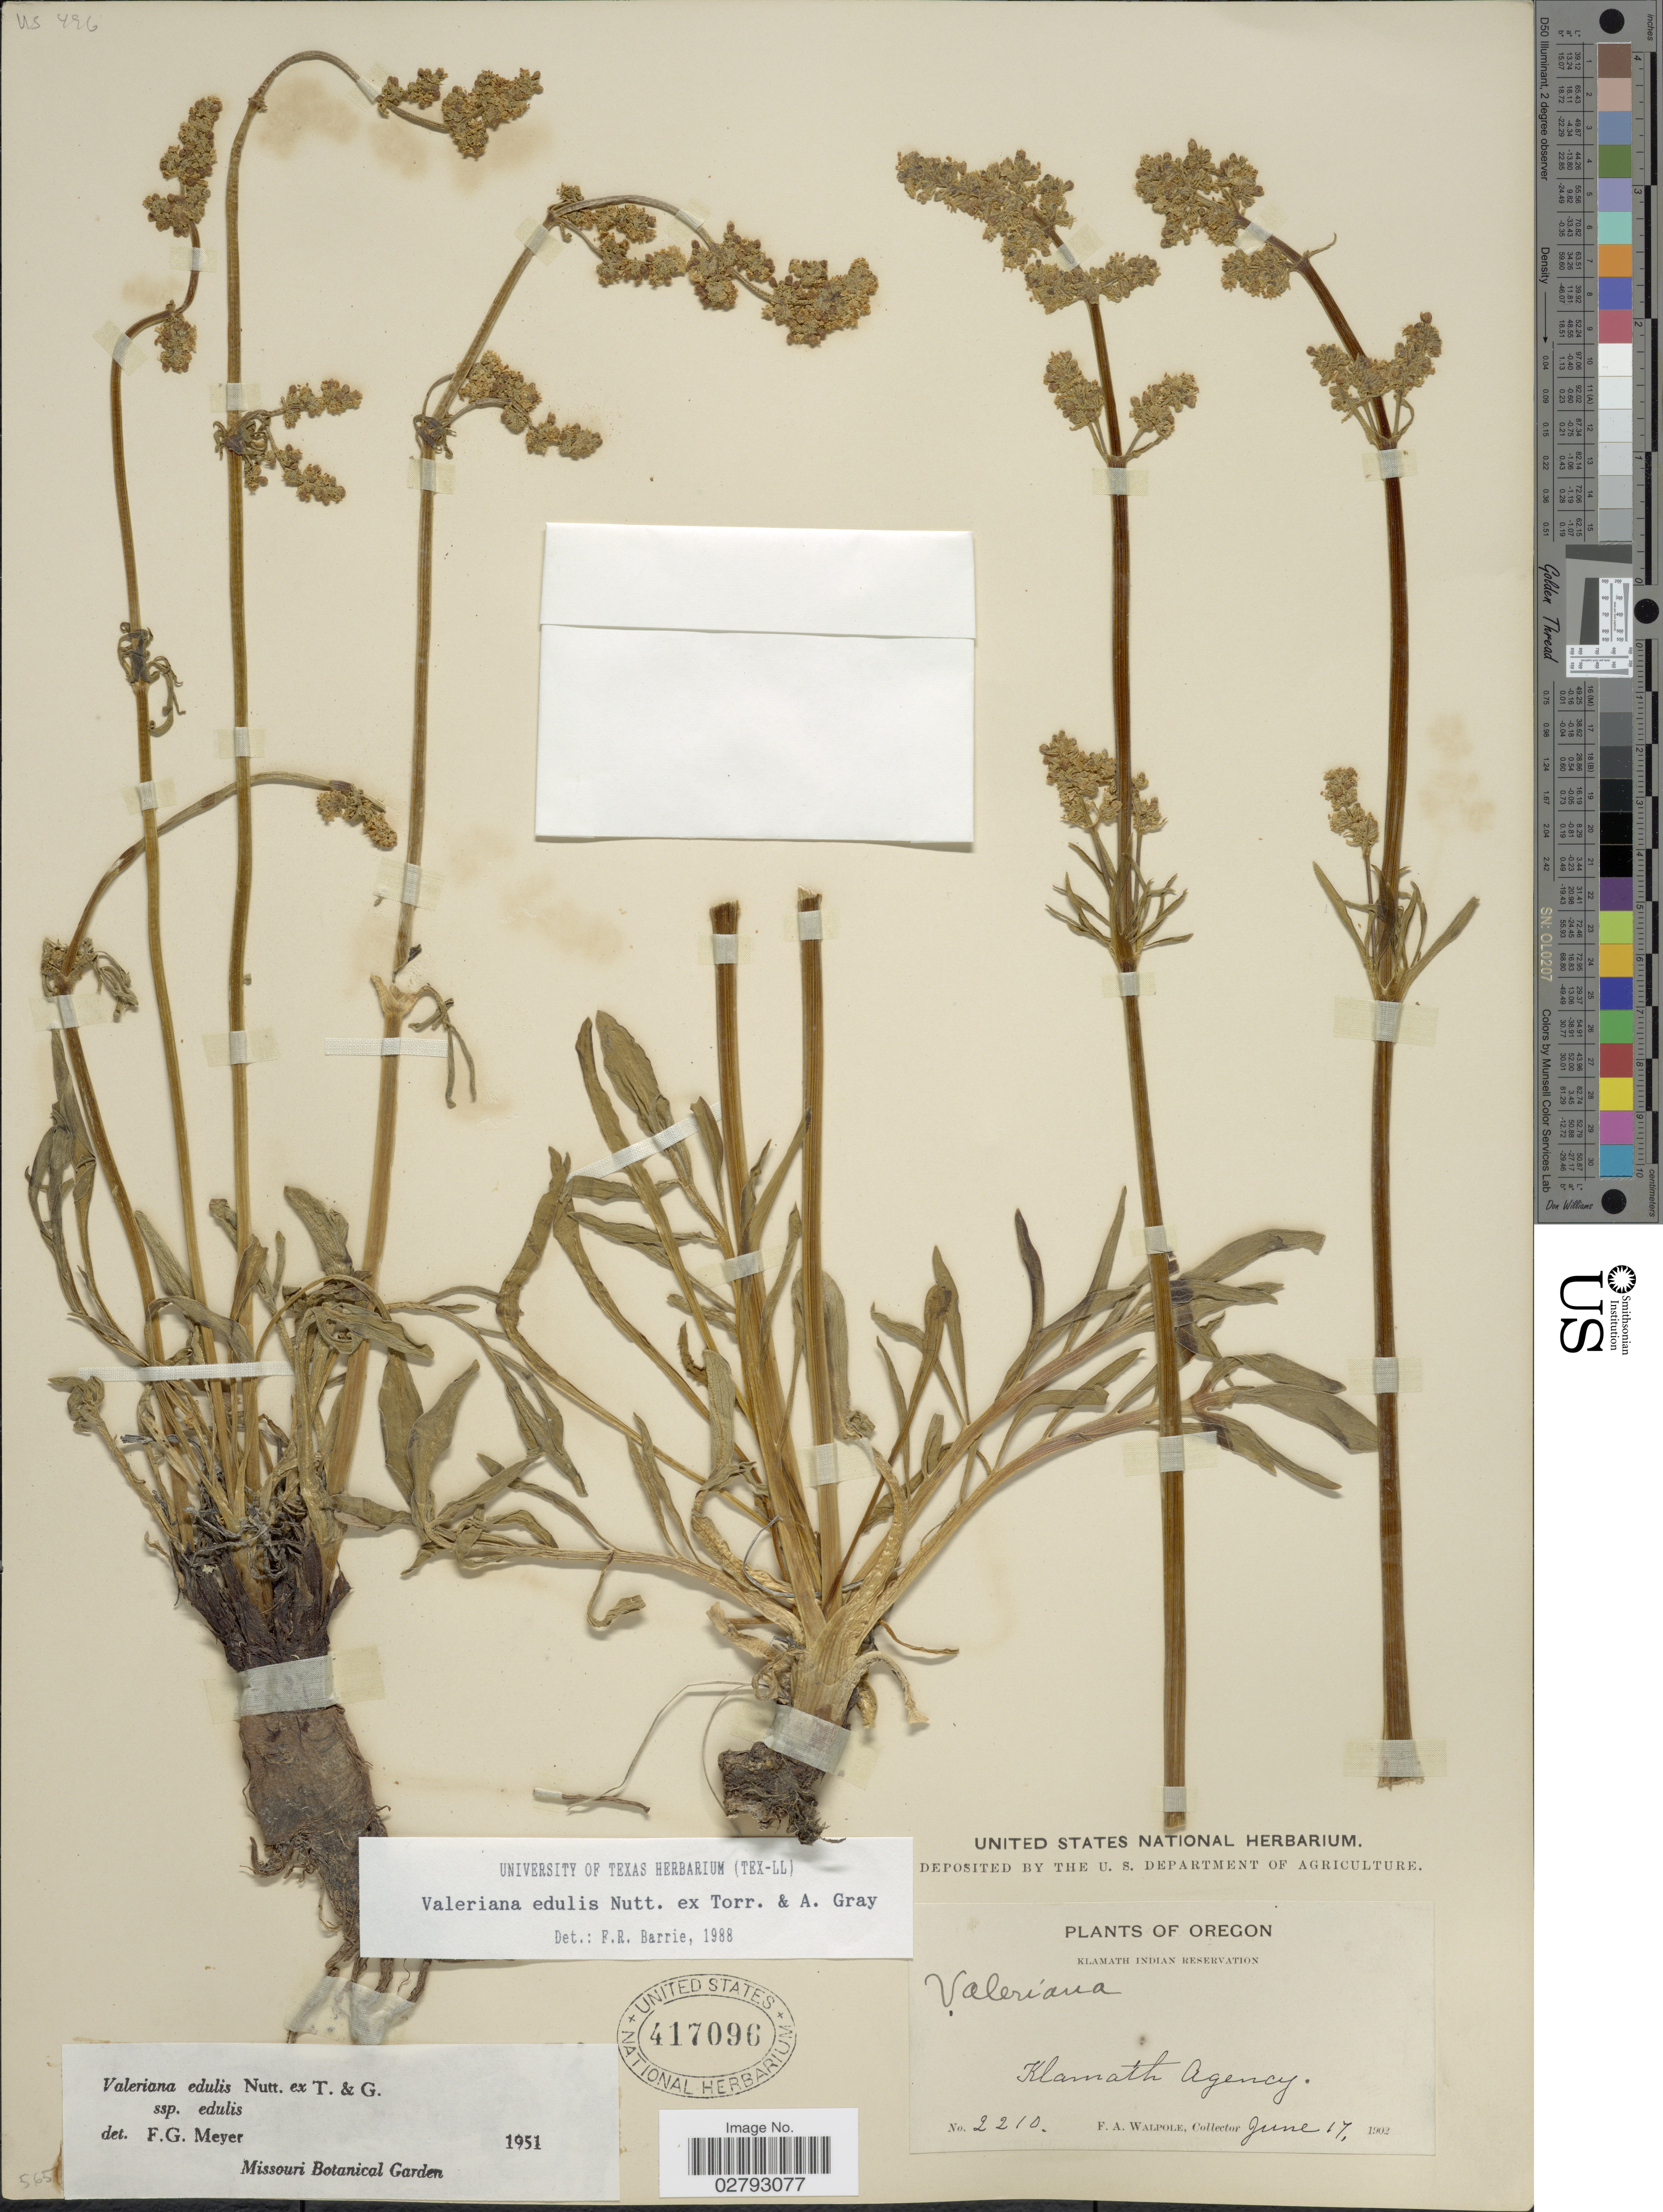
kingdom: Plantae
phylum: Tracheophyta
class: Magnoliopsida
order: Dipsacales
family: Caprifoliaceae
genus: Valeriana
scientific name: Valeriana edulis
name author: Nutt.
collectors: F. Walpole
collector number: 2210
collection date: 1902-06-17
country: United States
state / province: Oregon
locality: Klamath Indian Reservation. Klamath Agency.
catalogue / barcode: US 417096